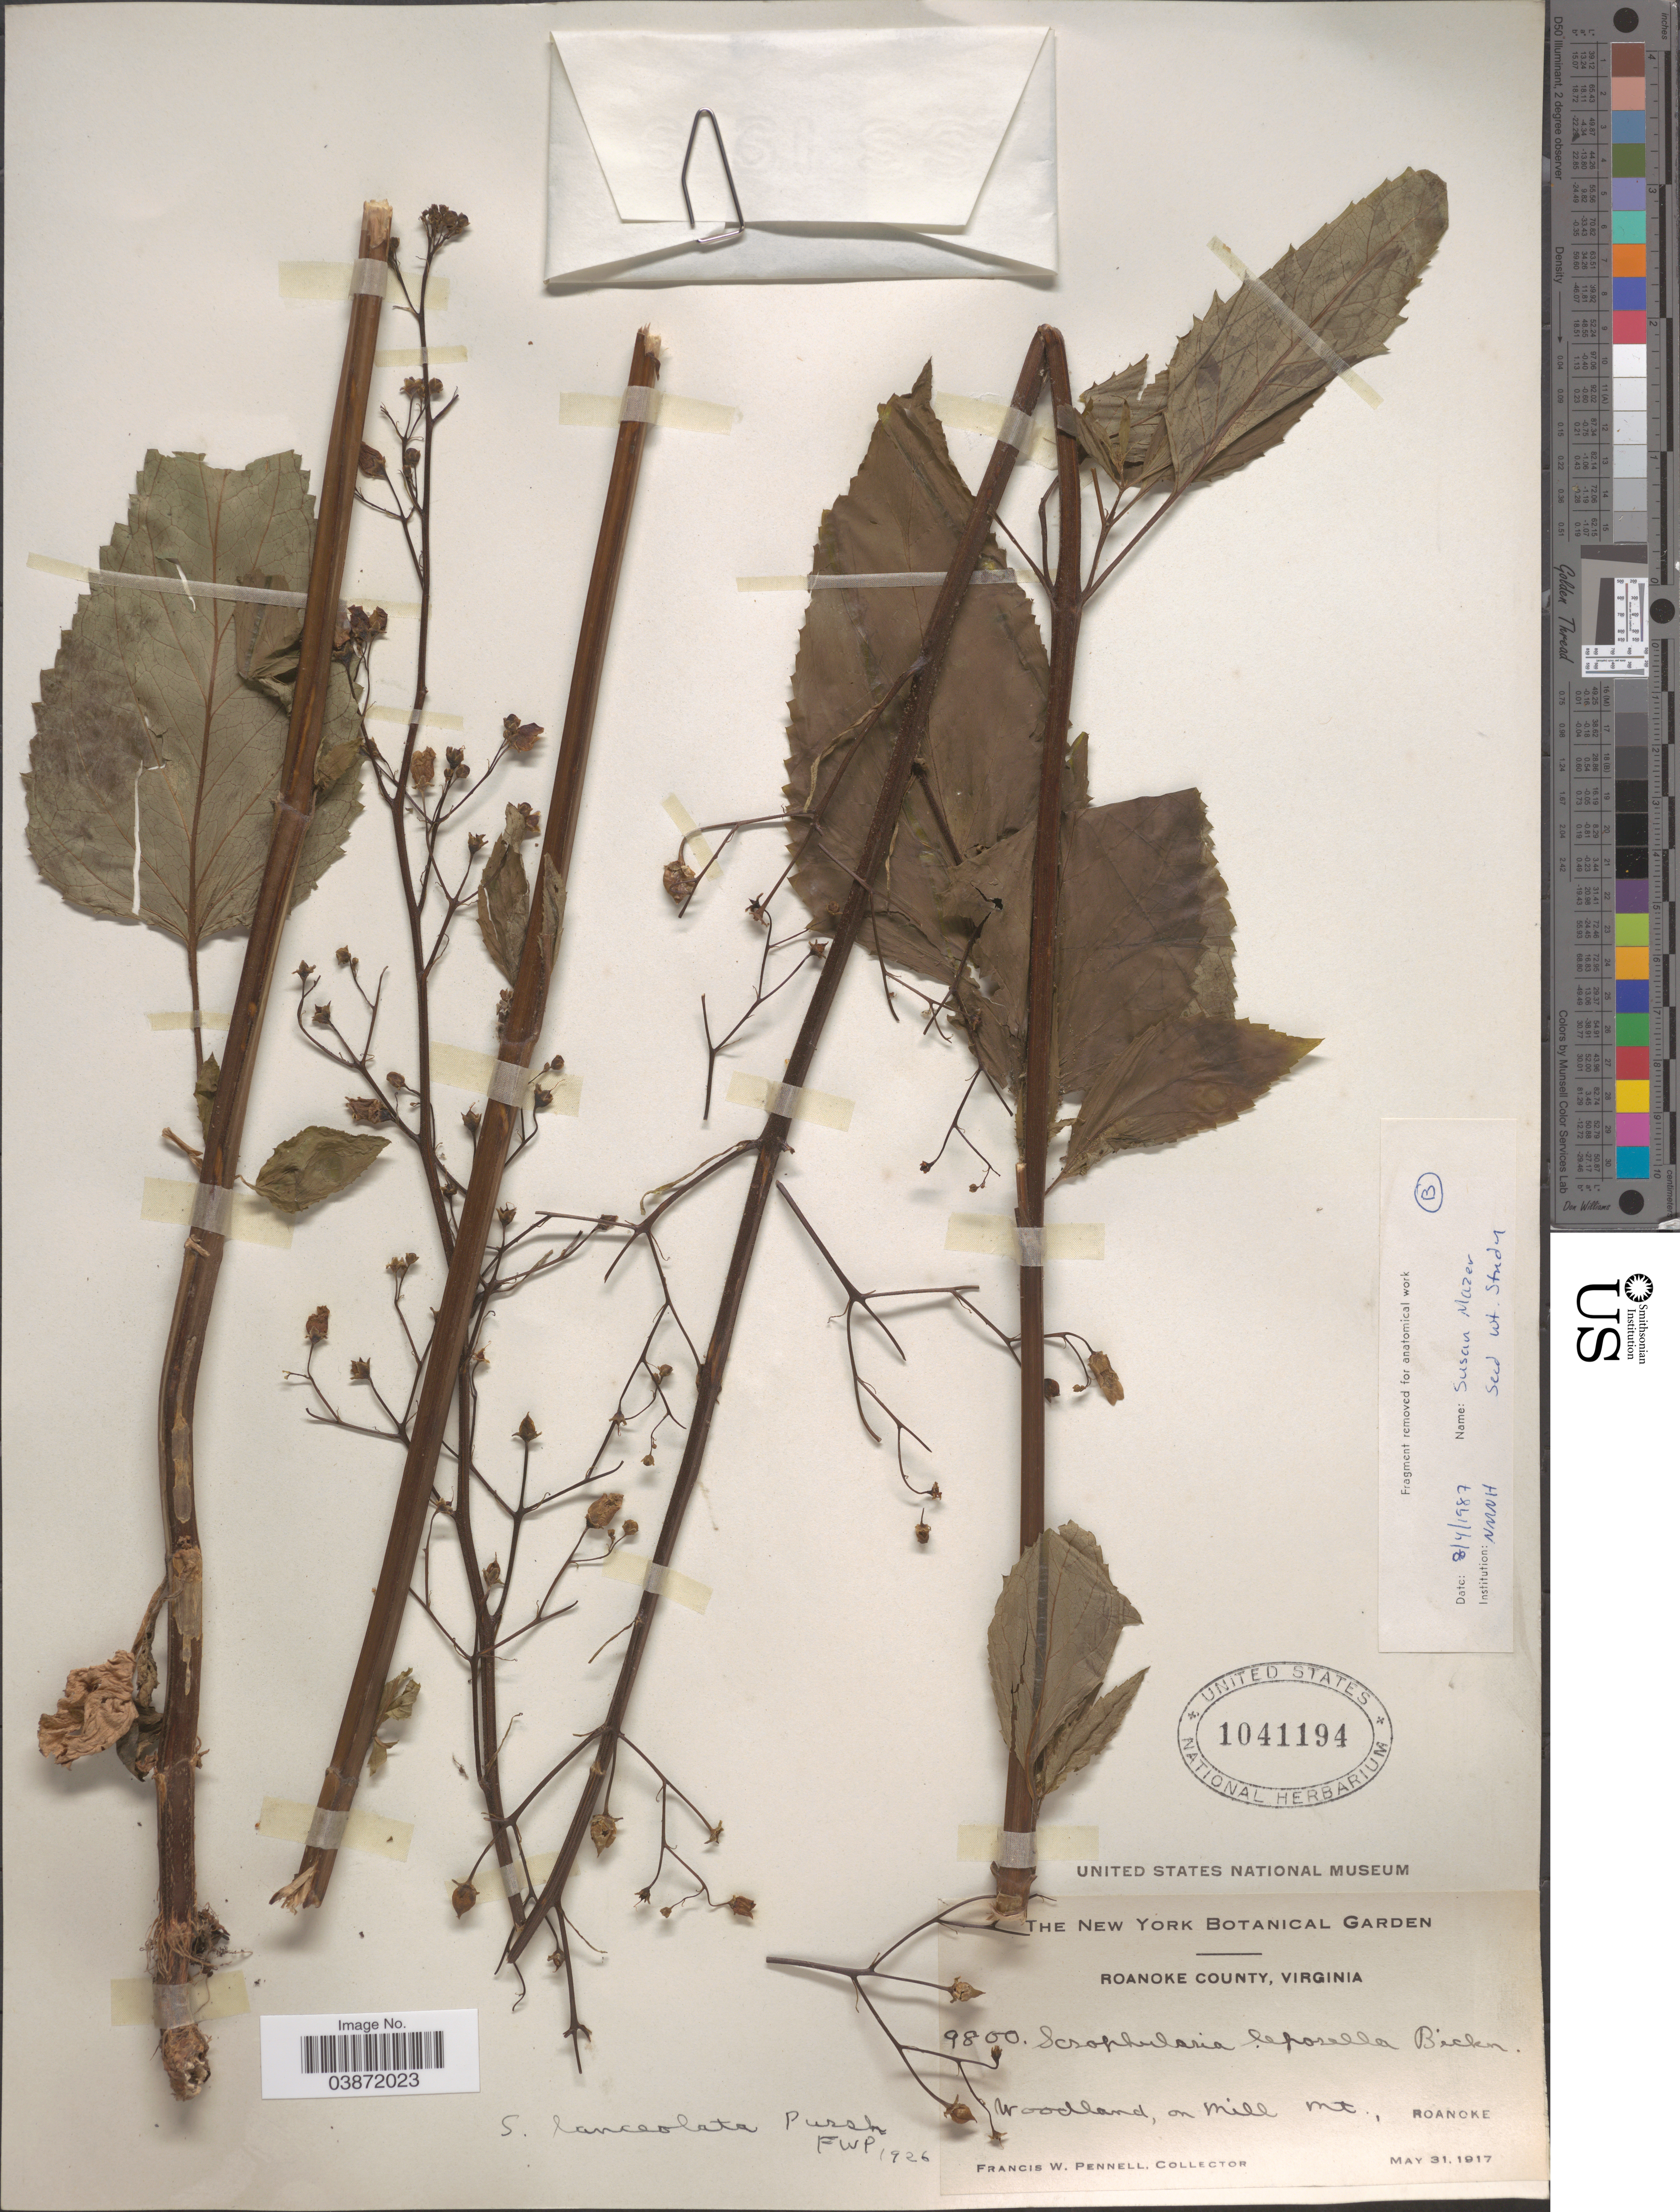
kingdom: Plantae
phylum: Tracheophyta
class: Magnoliopsida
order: Lamiales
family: Scrophulariaceae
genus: Scrophularia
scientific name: Scrophularia lanceolata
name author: Pursh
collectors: F. W. Pennell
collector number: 9800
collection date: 1917-05-31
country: United States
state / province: Virginia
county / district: Roanoke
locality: Roanoke County. Woodland, on Mill Mt., Roanoke.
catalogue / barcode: US 1041194